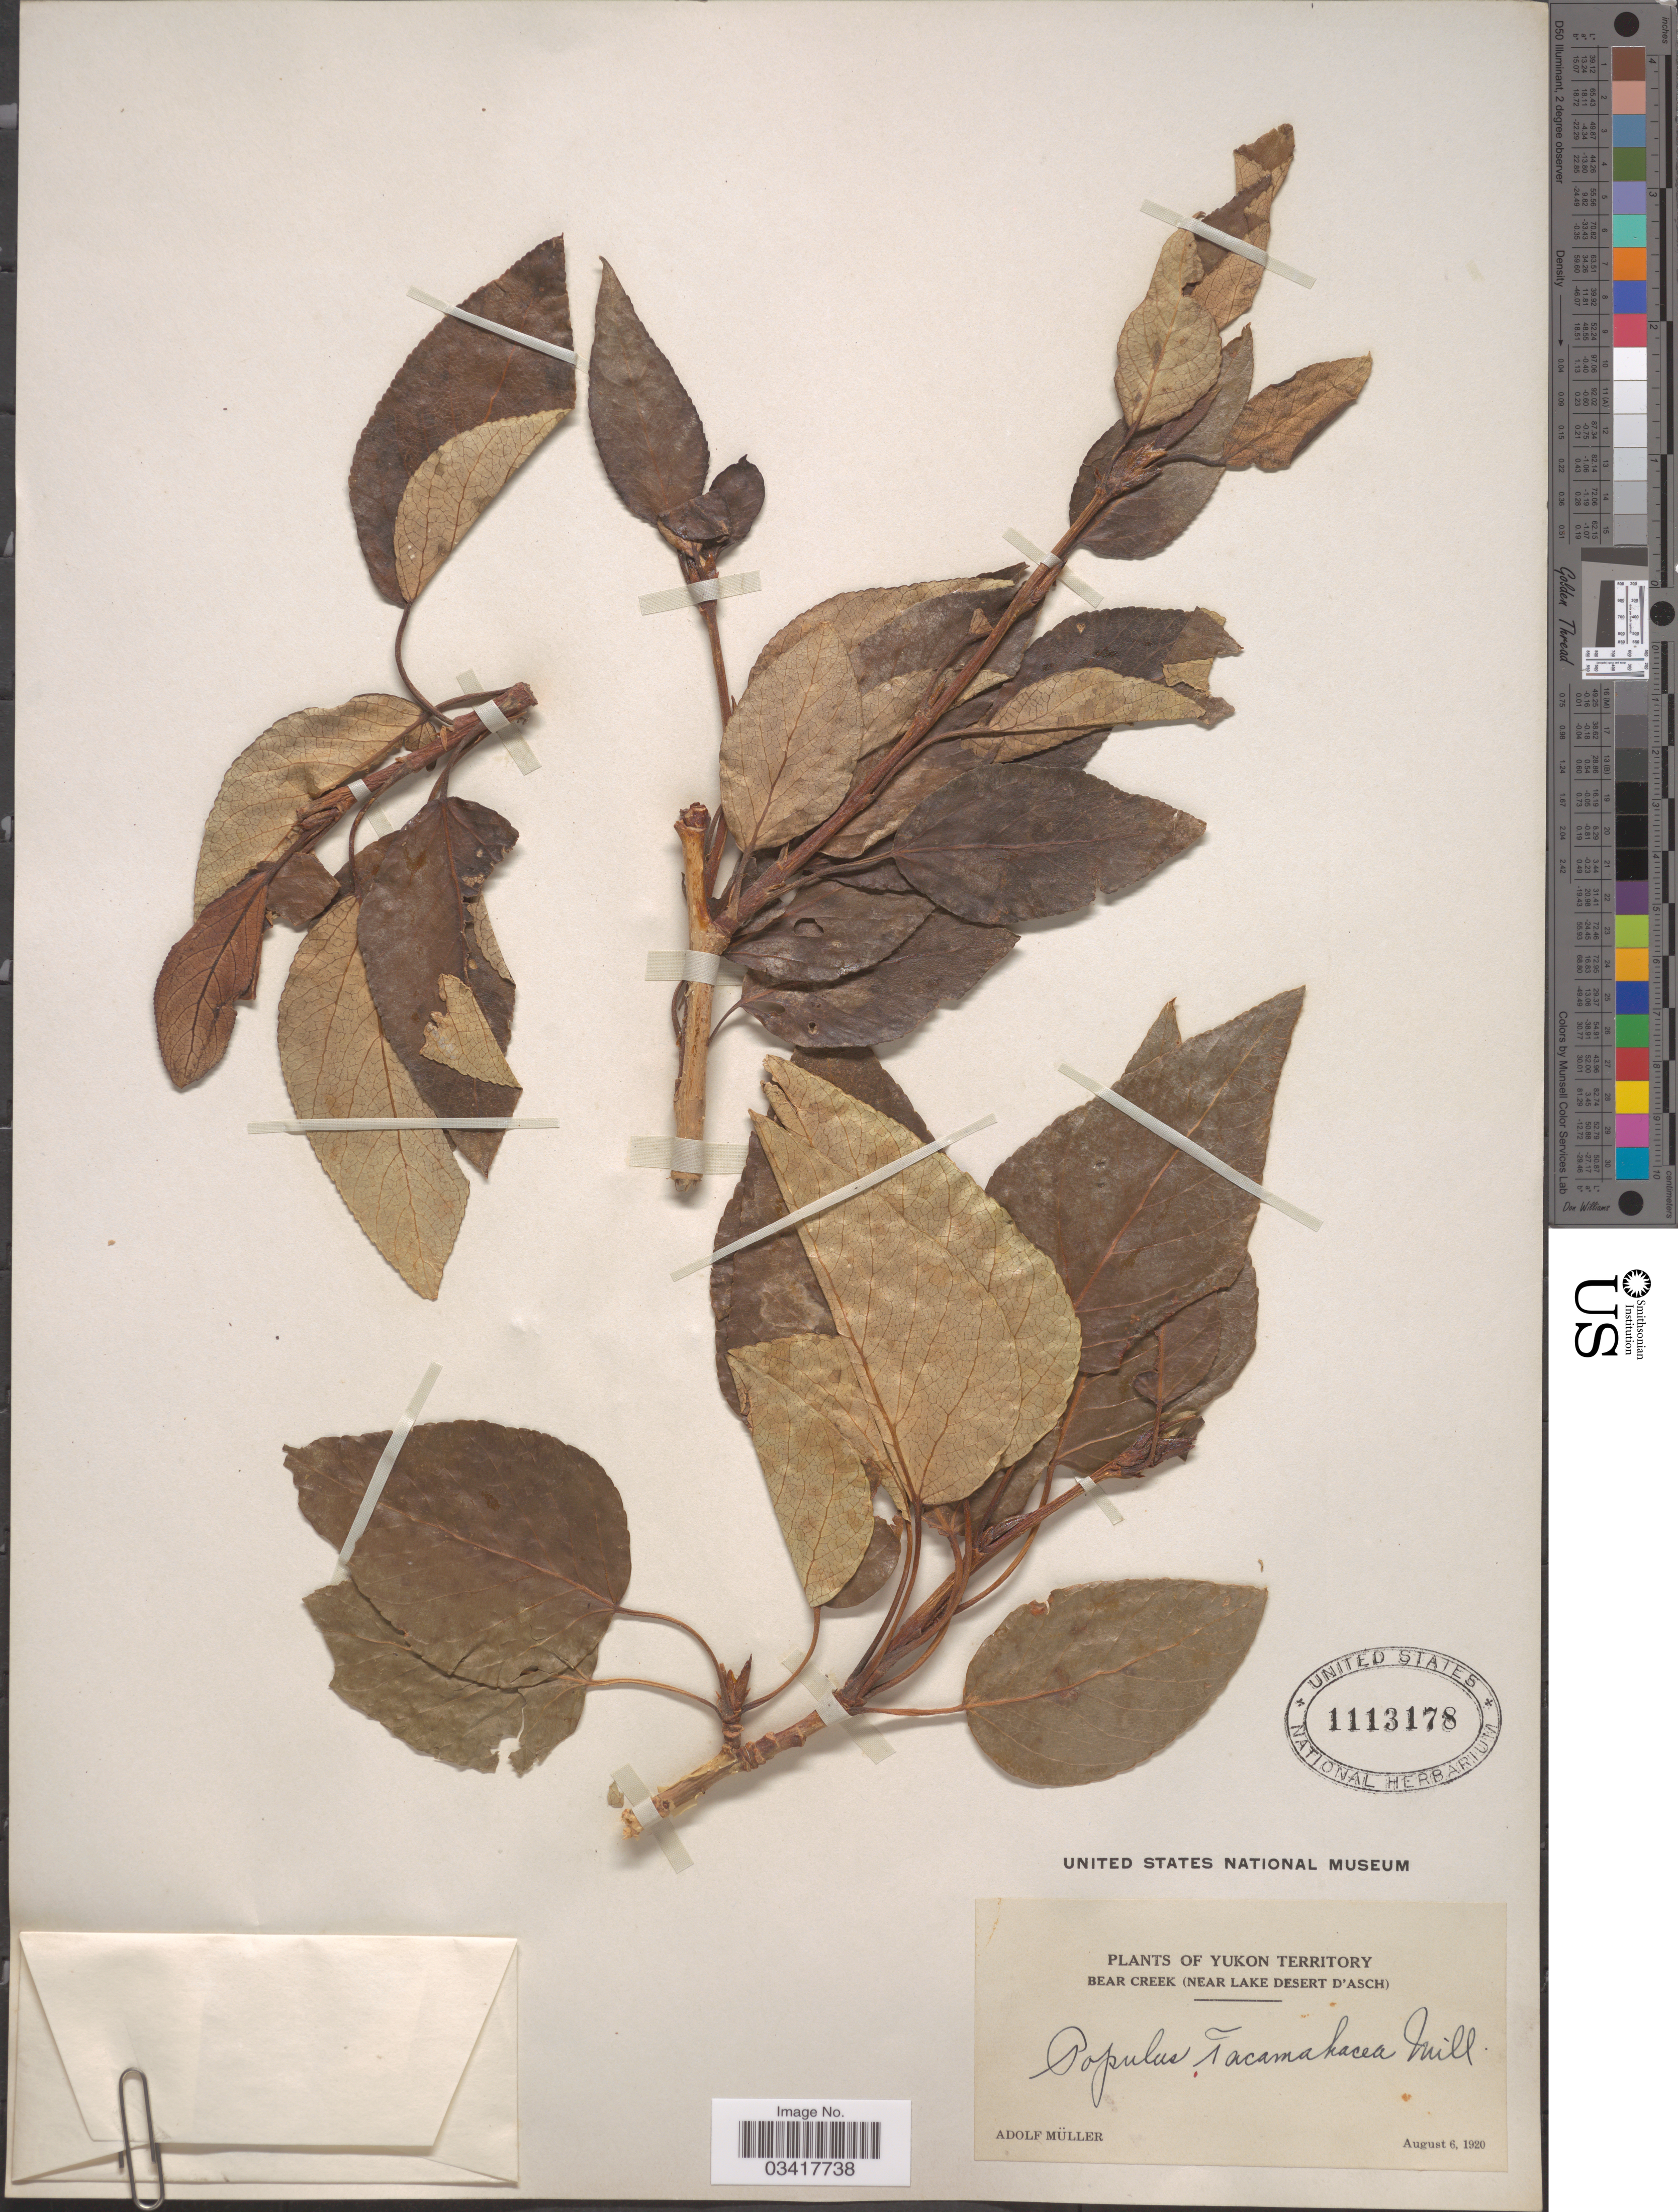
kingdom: Plantae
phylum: Tracheophyta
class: Magnoliopsida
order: Malpighiales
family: Salicaceae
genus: Populus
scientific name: Populus balsamifera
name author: L.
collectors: A. Muller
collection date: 1920-08-06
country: Canada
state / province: Yukon Territory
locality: Bear Creek (near Lake Desert D'Asch).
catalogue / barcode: US 1113178